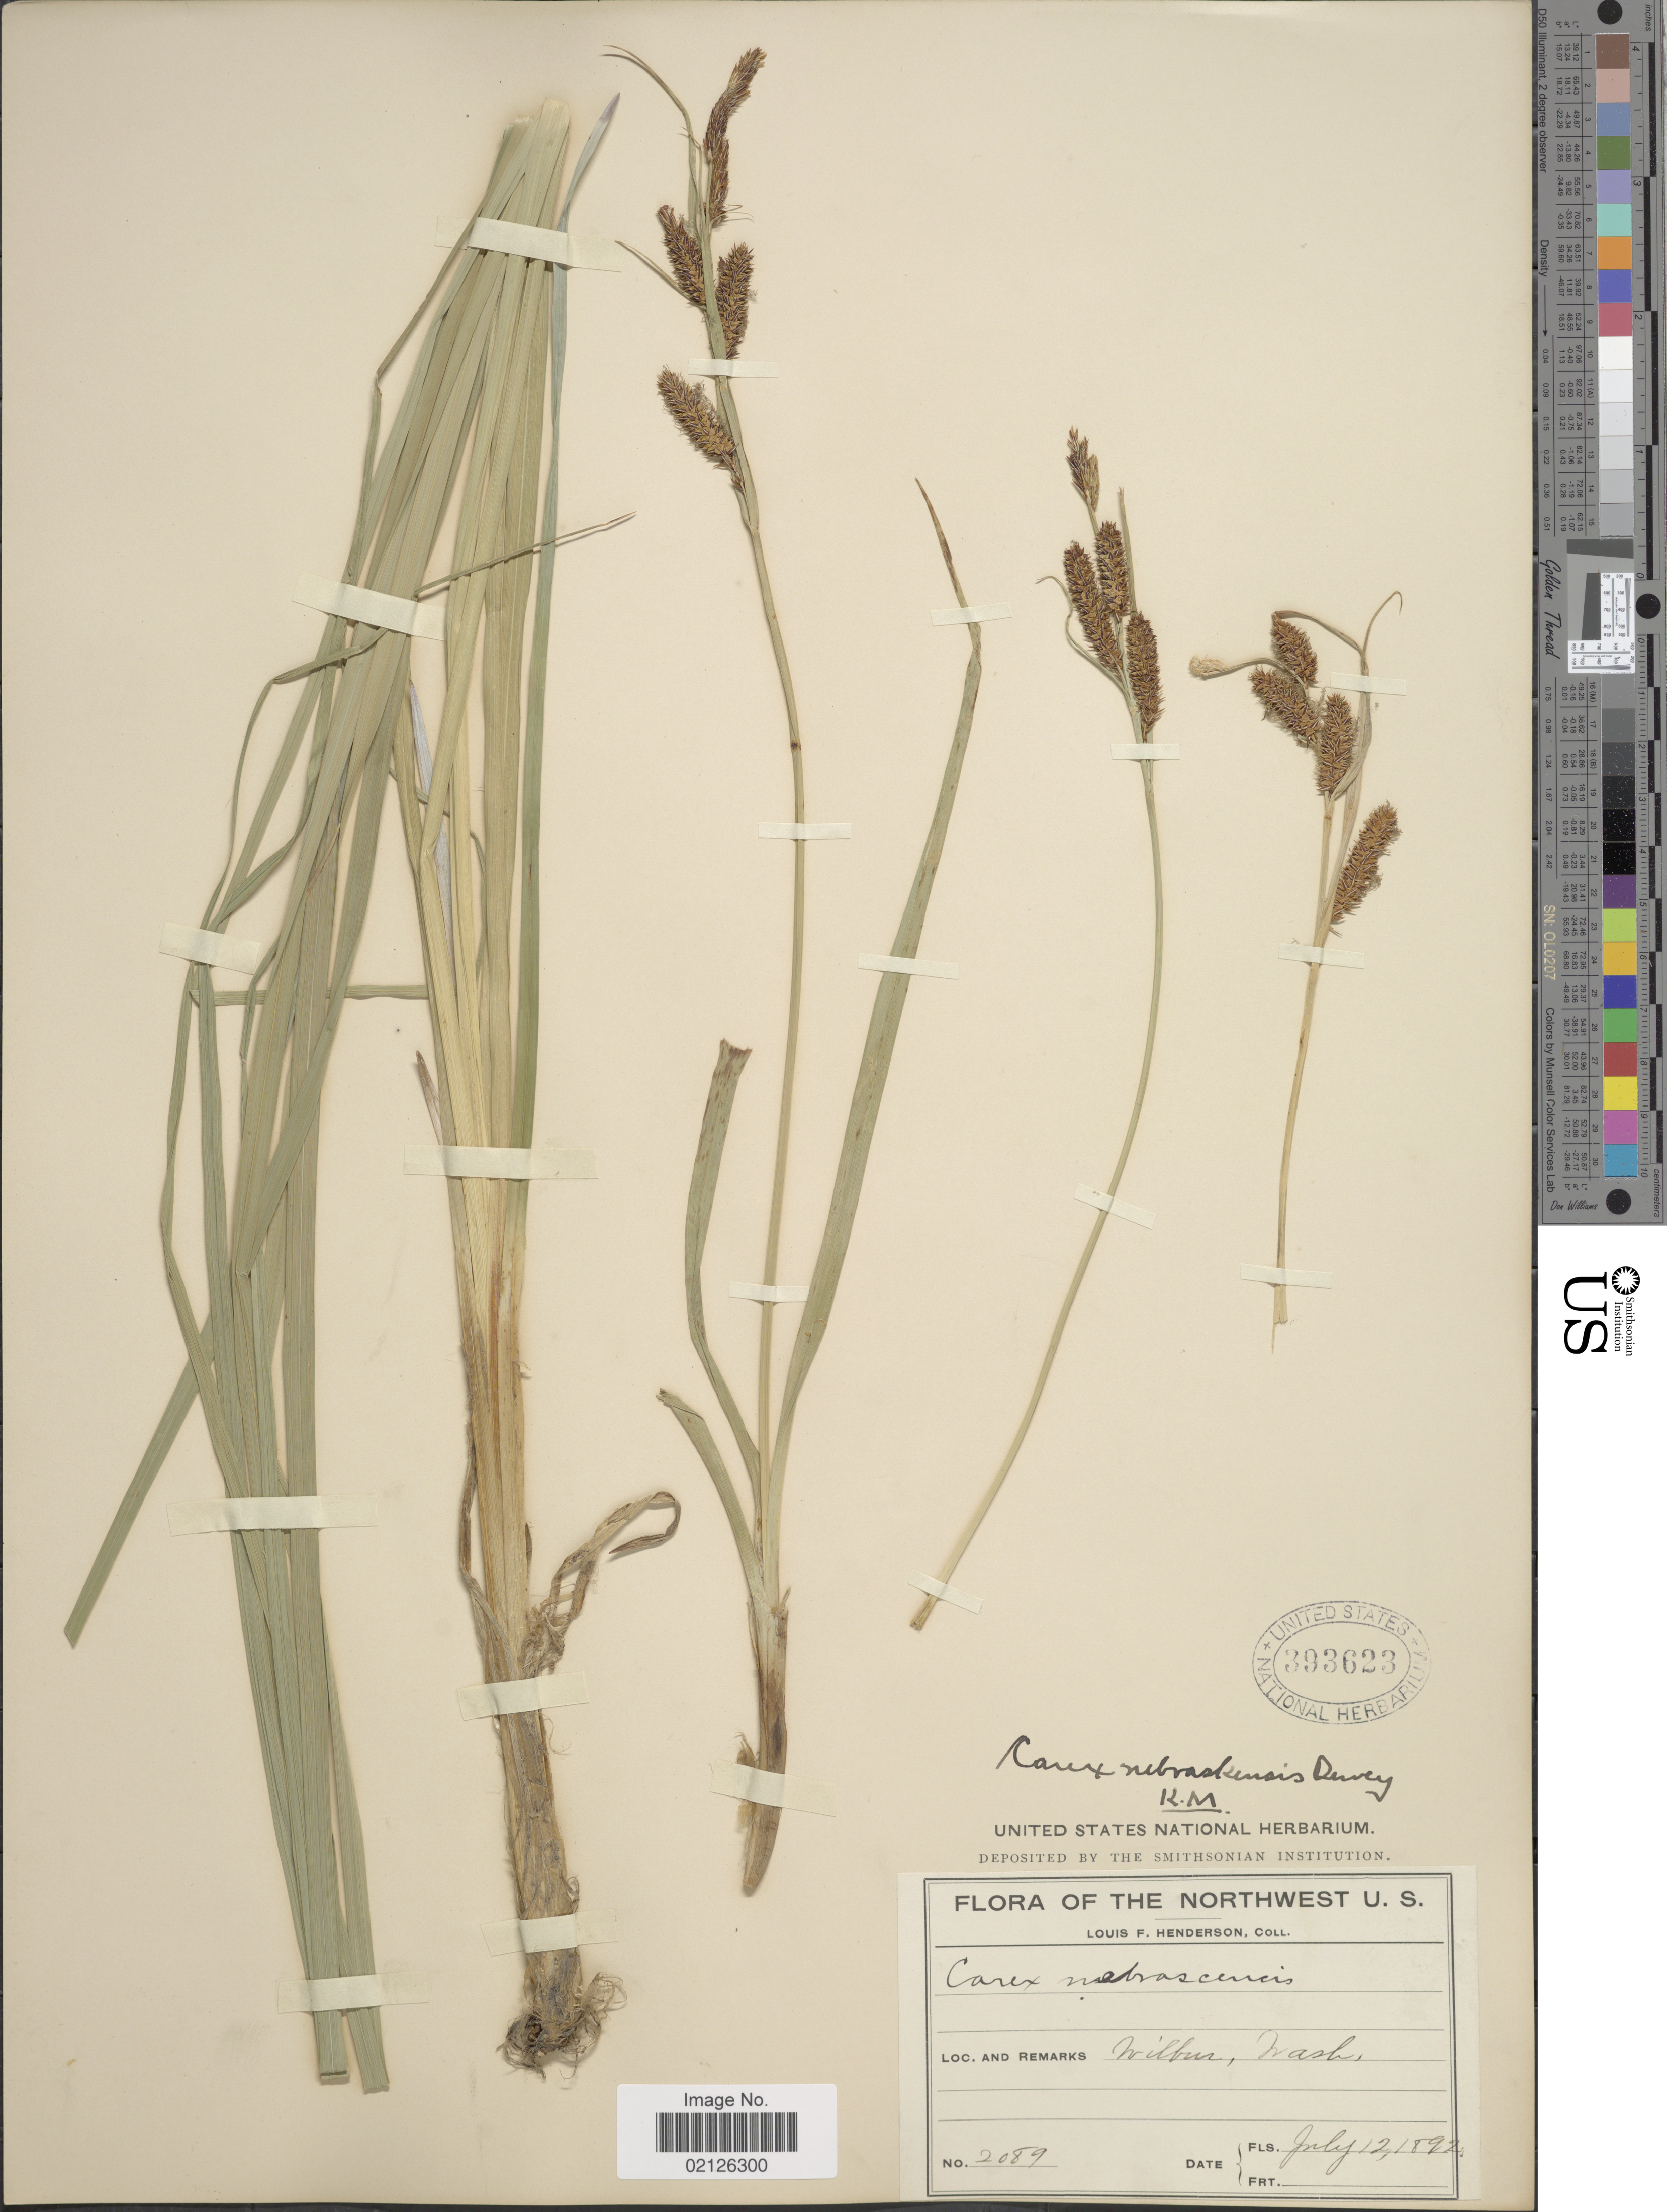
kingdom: Plantae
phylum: Tracheophyta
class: Liliopsida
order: Poales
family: Cyperaceae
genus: Carex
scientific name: Carex nebrascensis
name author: Dewey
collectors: L. Henderson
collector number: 2089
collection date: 1892-07-12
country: United States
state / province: Washington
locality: The Northwest U.S. Wilbur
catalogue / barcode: US 393623